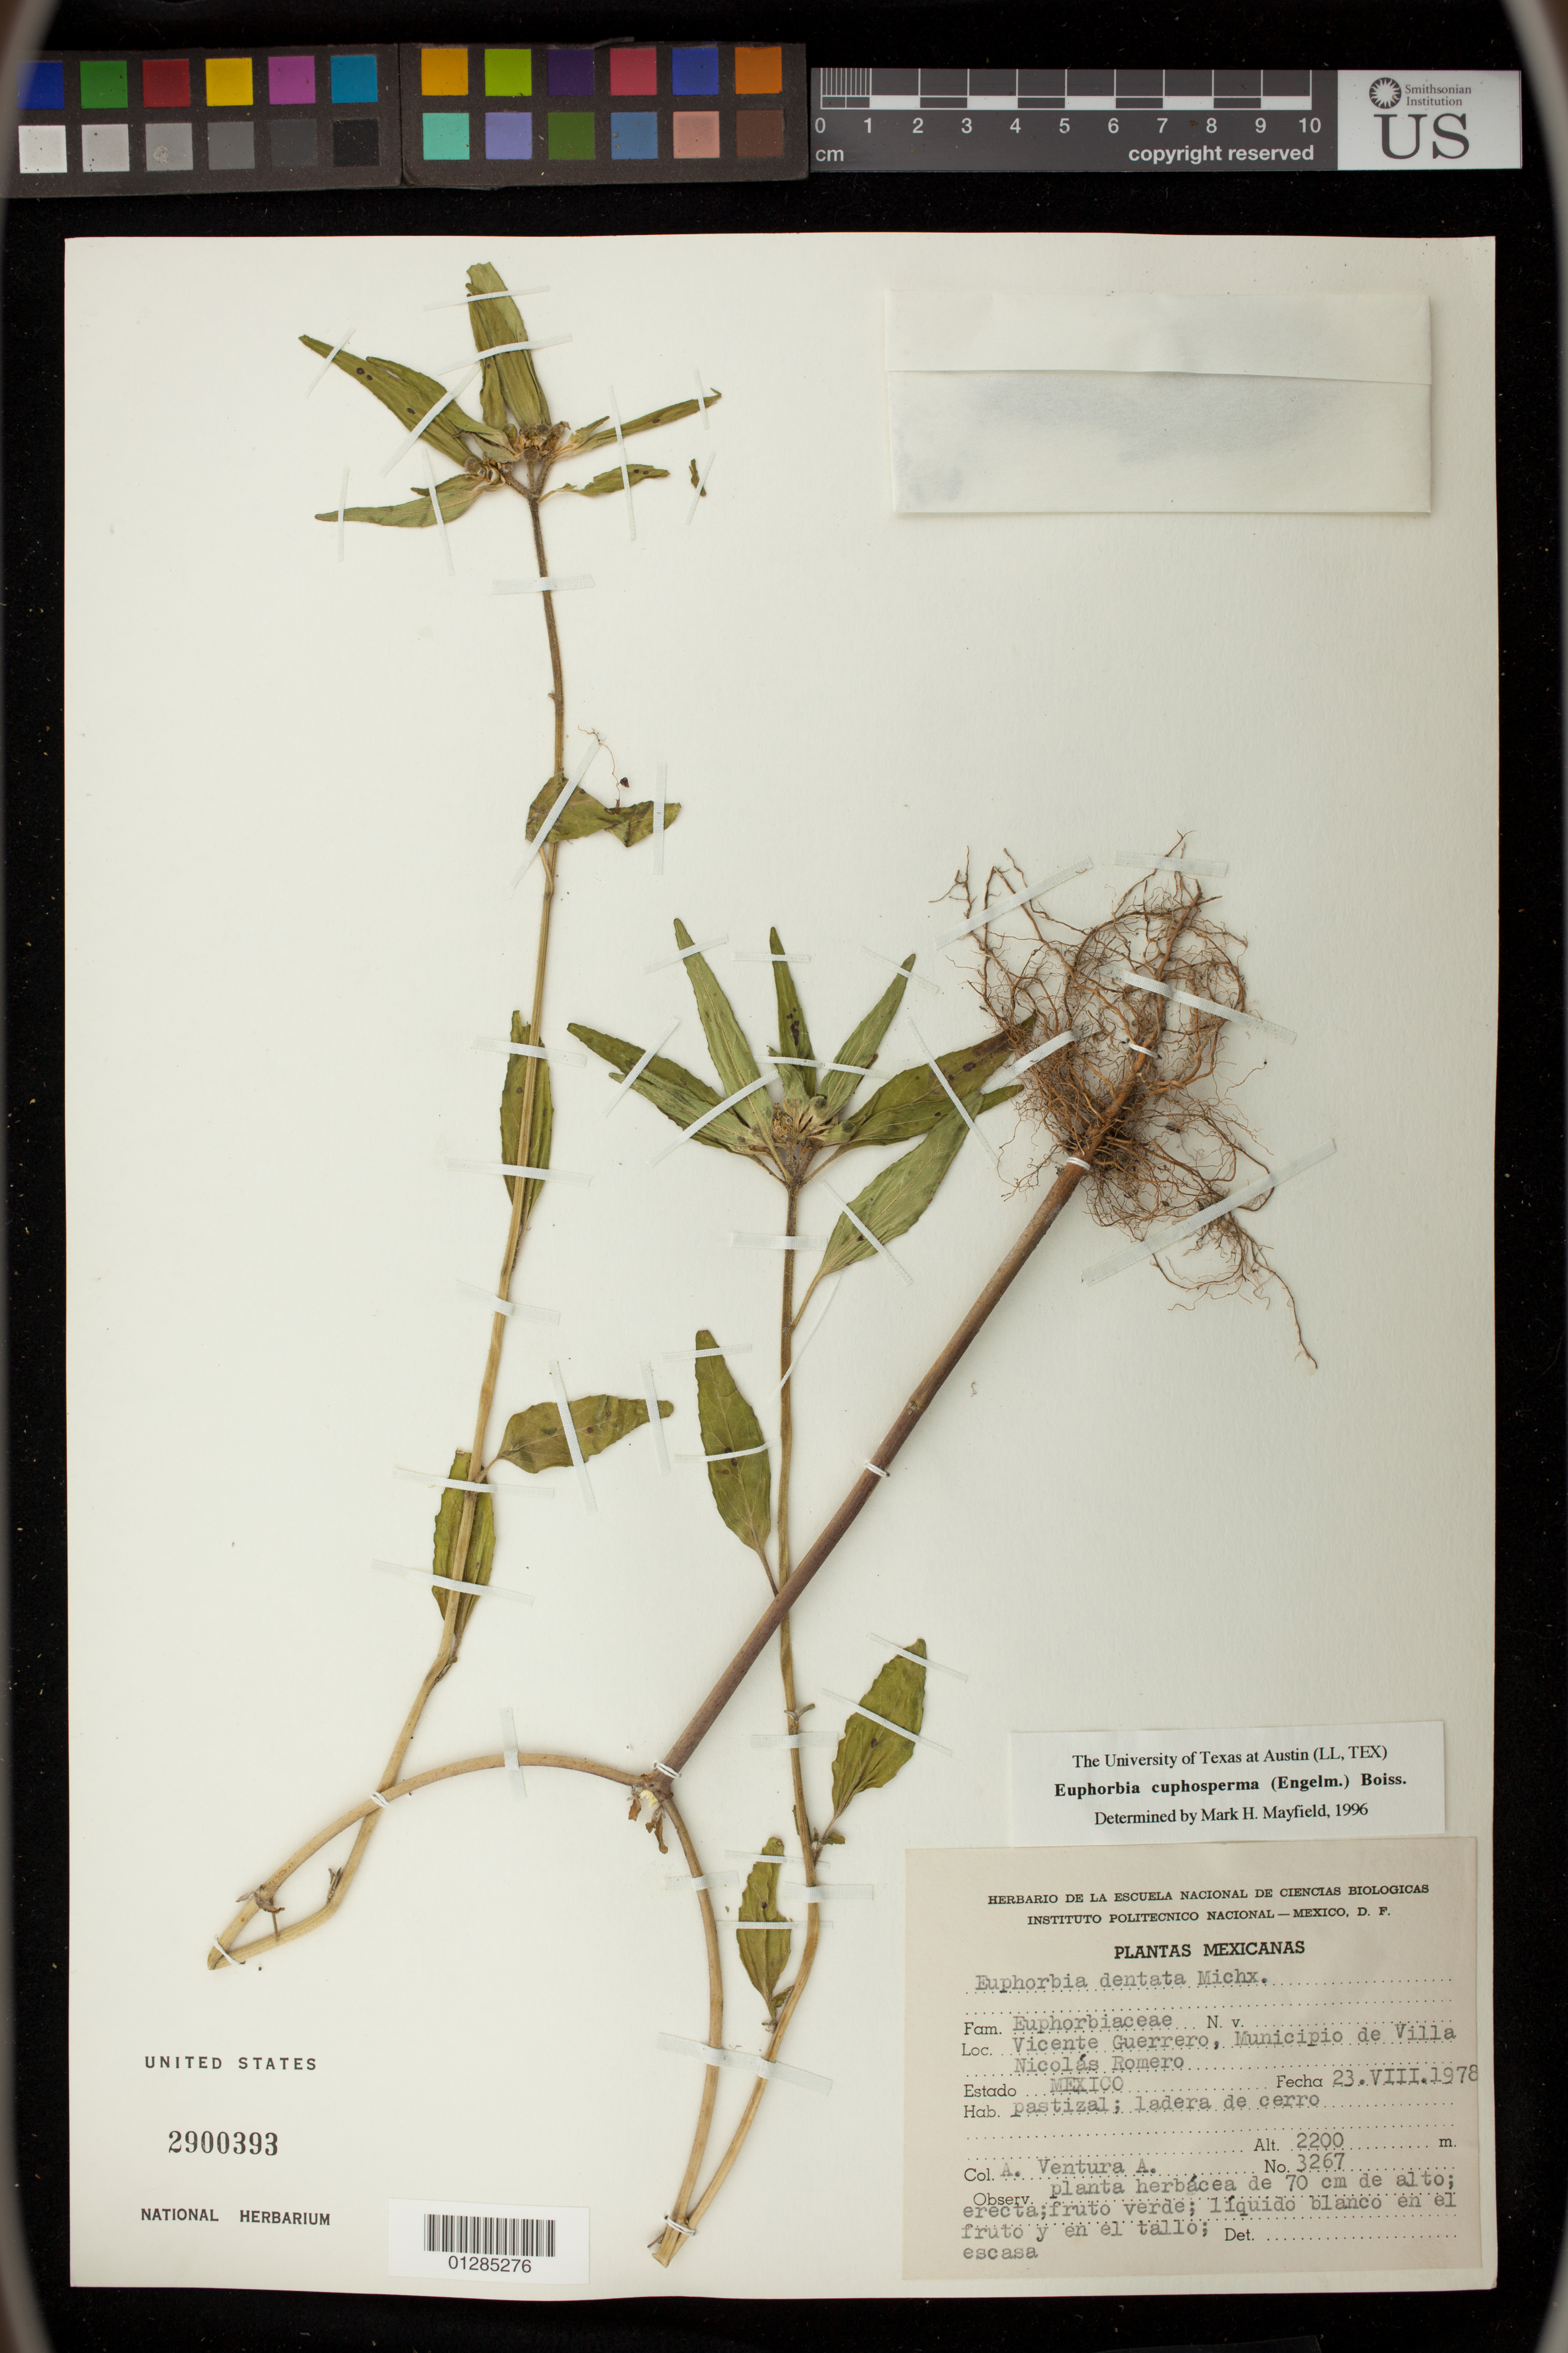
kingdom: Plantae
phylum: Tracheophyta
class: Magnoliopsida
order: Malpighiales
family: Euphorbiaceae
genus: Euphorbia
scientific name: Euphorbia cuphosperma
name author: (Engelm.) Boiss.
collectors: A. Ventura A.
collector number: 3267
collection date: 1978-08-23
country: Mexico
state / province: Guerrero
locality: Vincente Guerrero, Municipio de Villa Nicolas Romero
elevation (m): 2200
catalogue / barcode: US 2900393